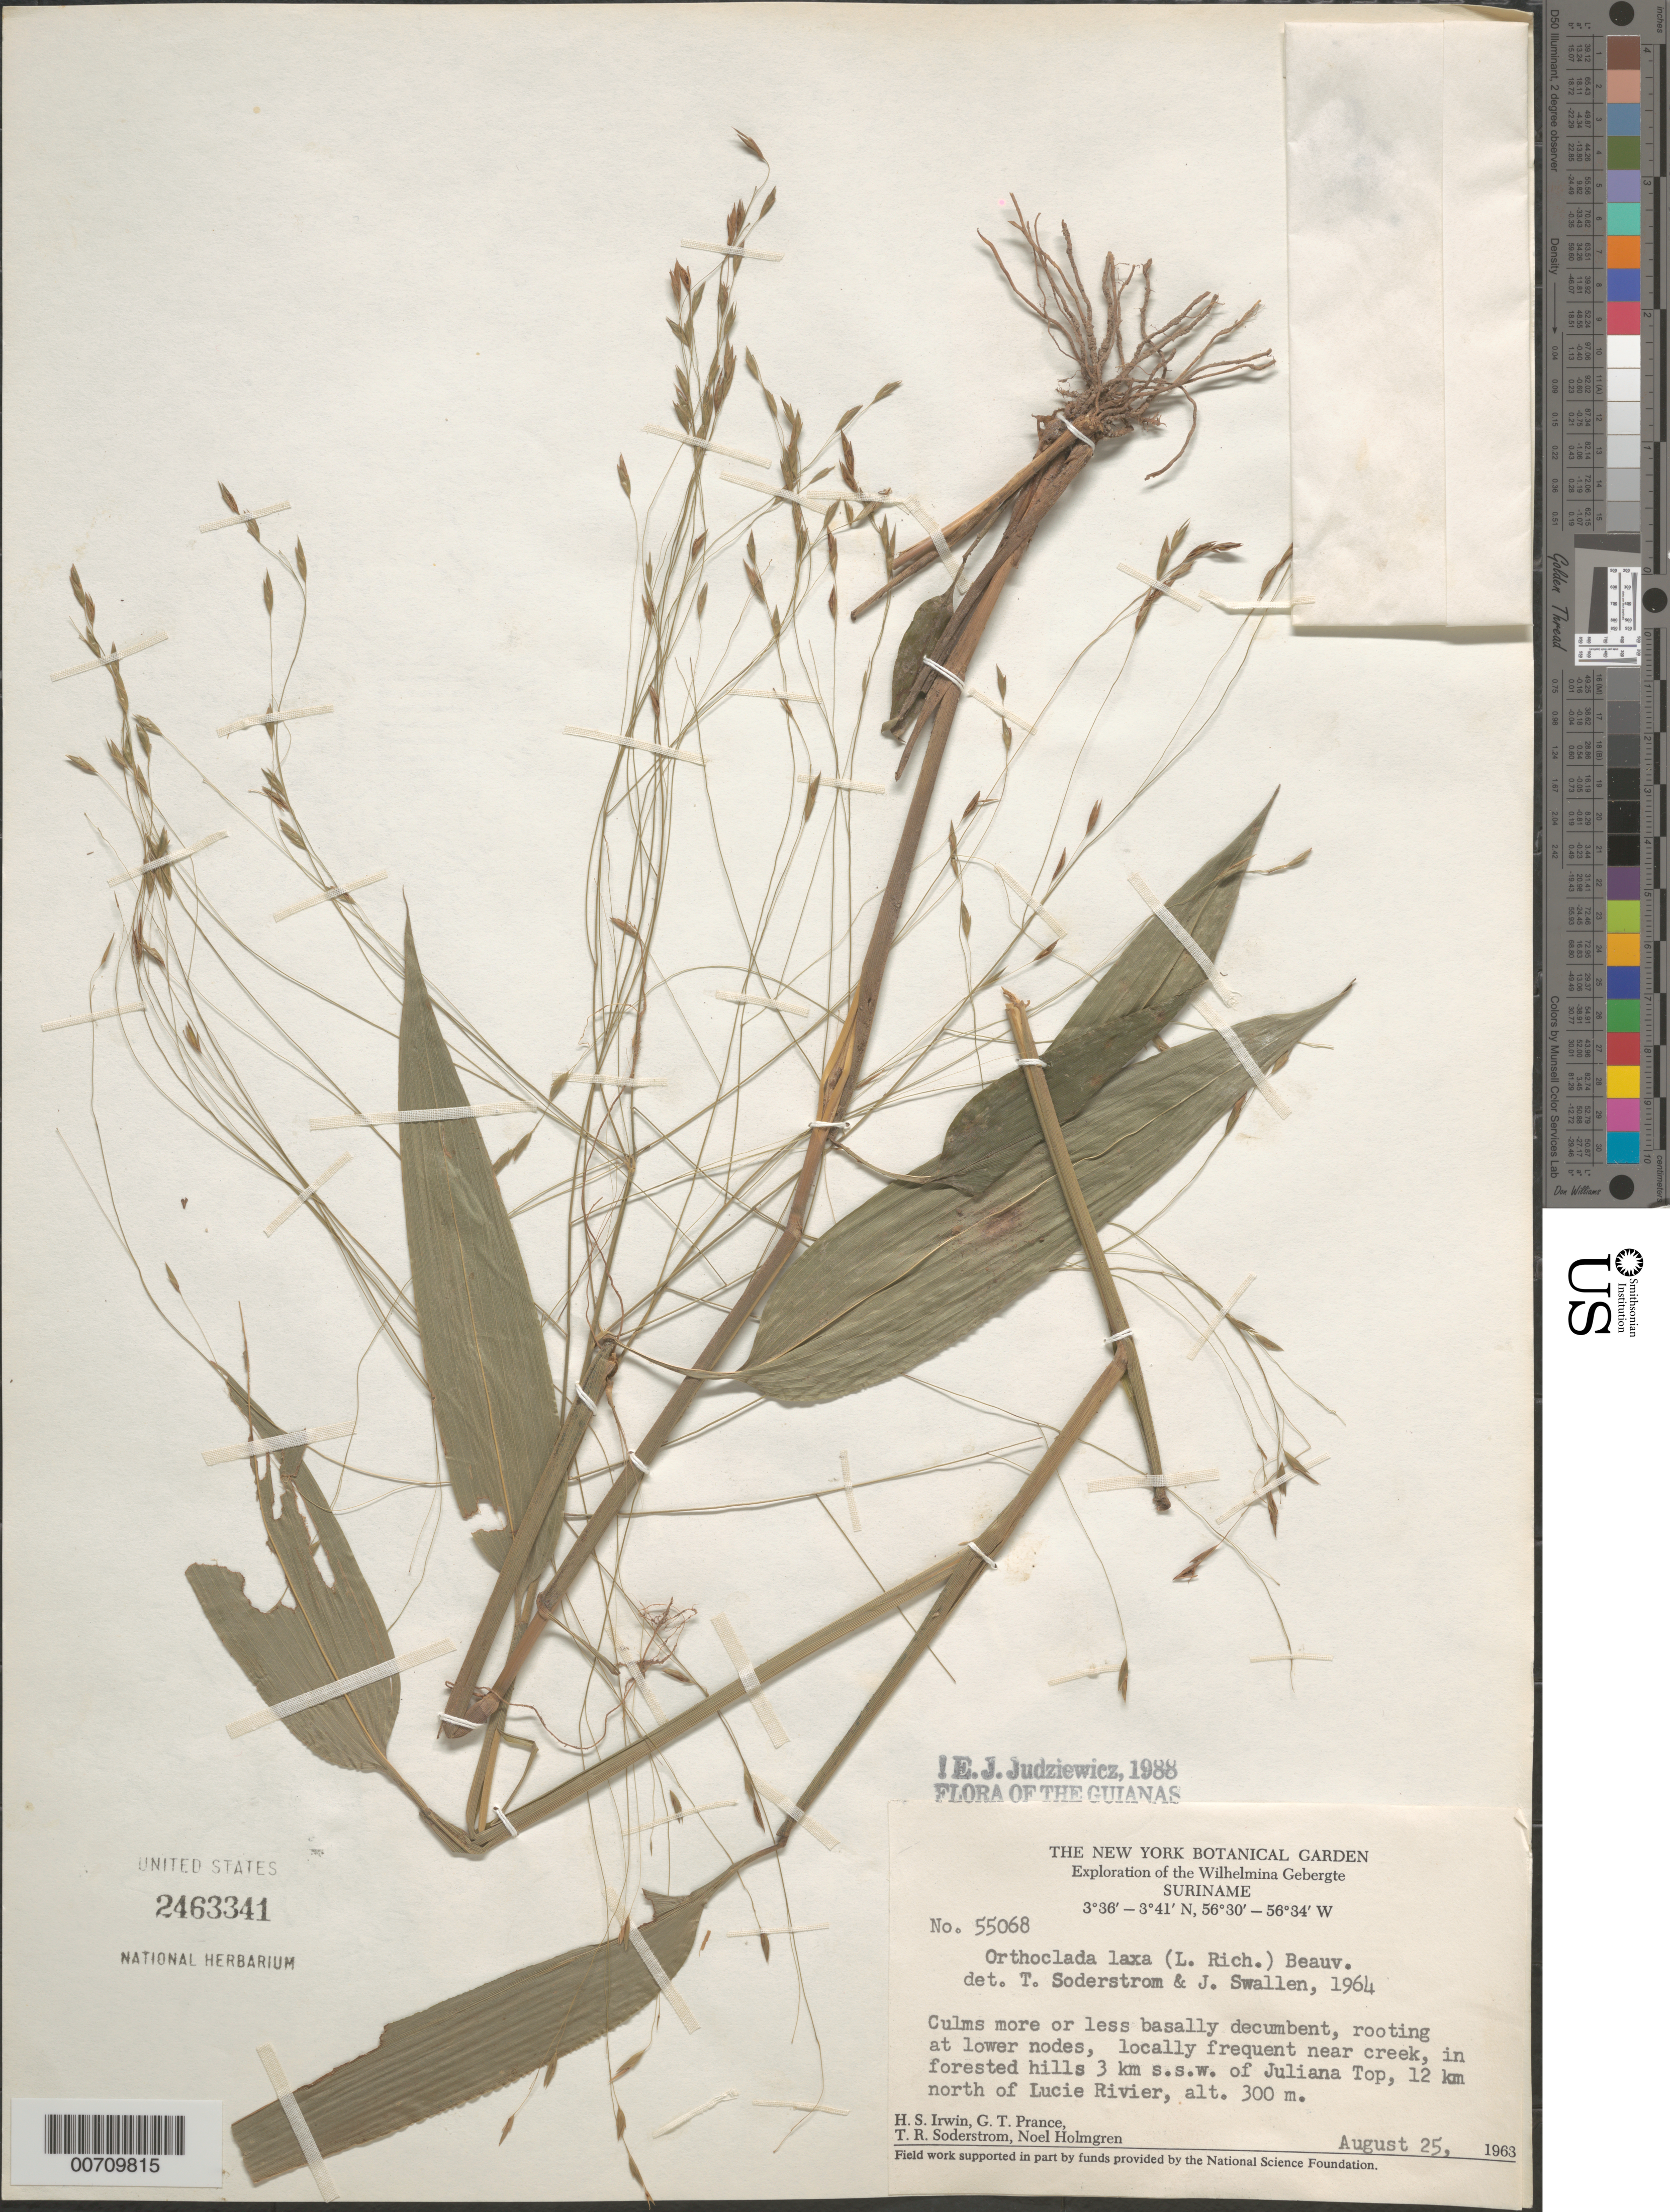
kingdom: Plantae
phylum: Tracheophyta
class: Liliopsida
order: Poales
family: Poaceae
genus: Orthoclada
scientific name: Orthoclada laxa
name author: P. Beauv.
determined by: Swallen, J. R.; Soderstrom, T. R.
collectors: H. Irwin, G. T. Prance, T. R. Soderstrom & N. H. Holmgren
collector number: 55068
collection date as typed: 25-Aug-63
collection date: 1963-08-25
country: Suriname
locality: Juliana Top, 3 km SSW of, 12 km N of Lucie R., Wilhelmina Gebergte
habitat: Forested slopes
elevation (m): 300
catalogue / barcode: US 2463341